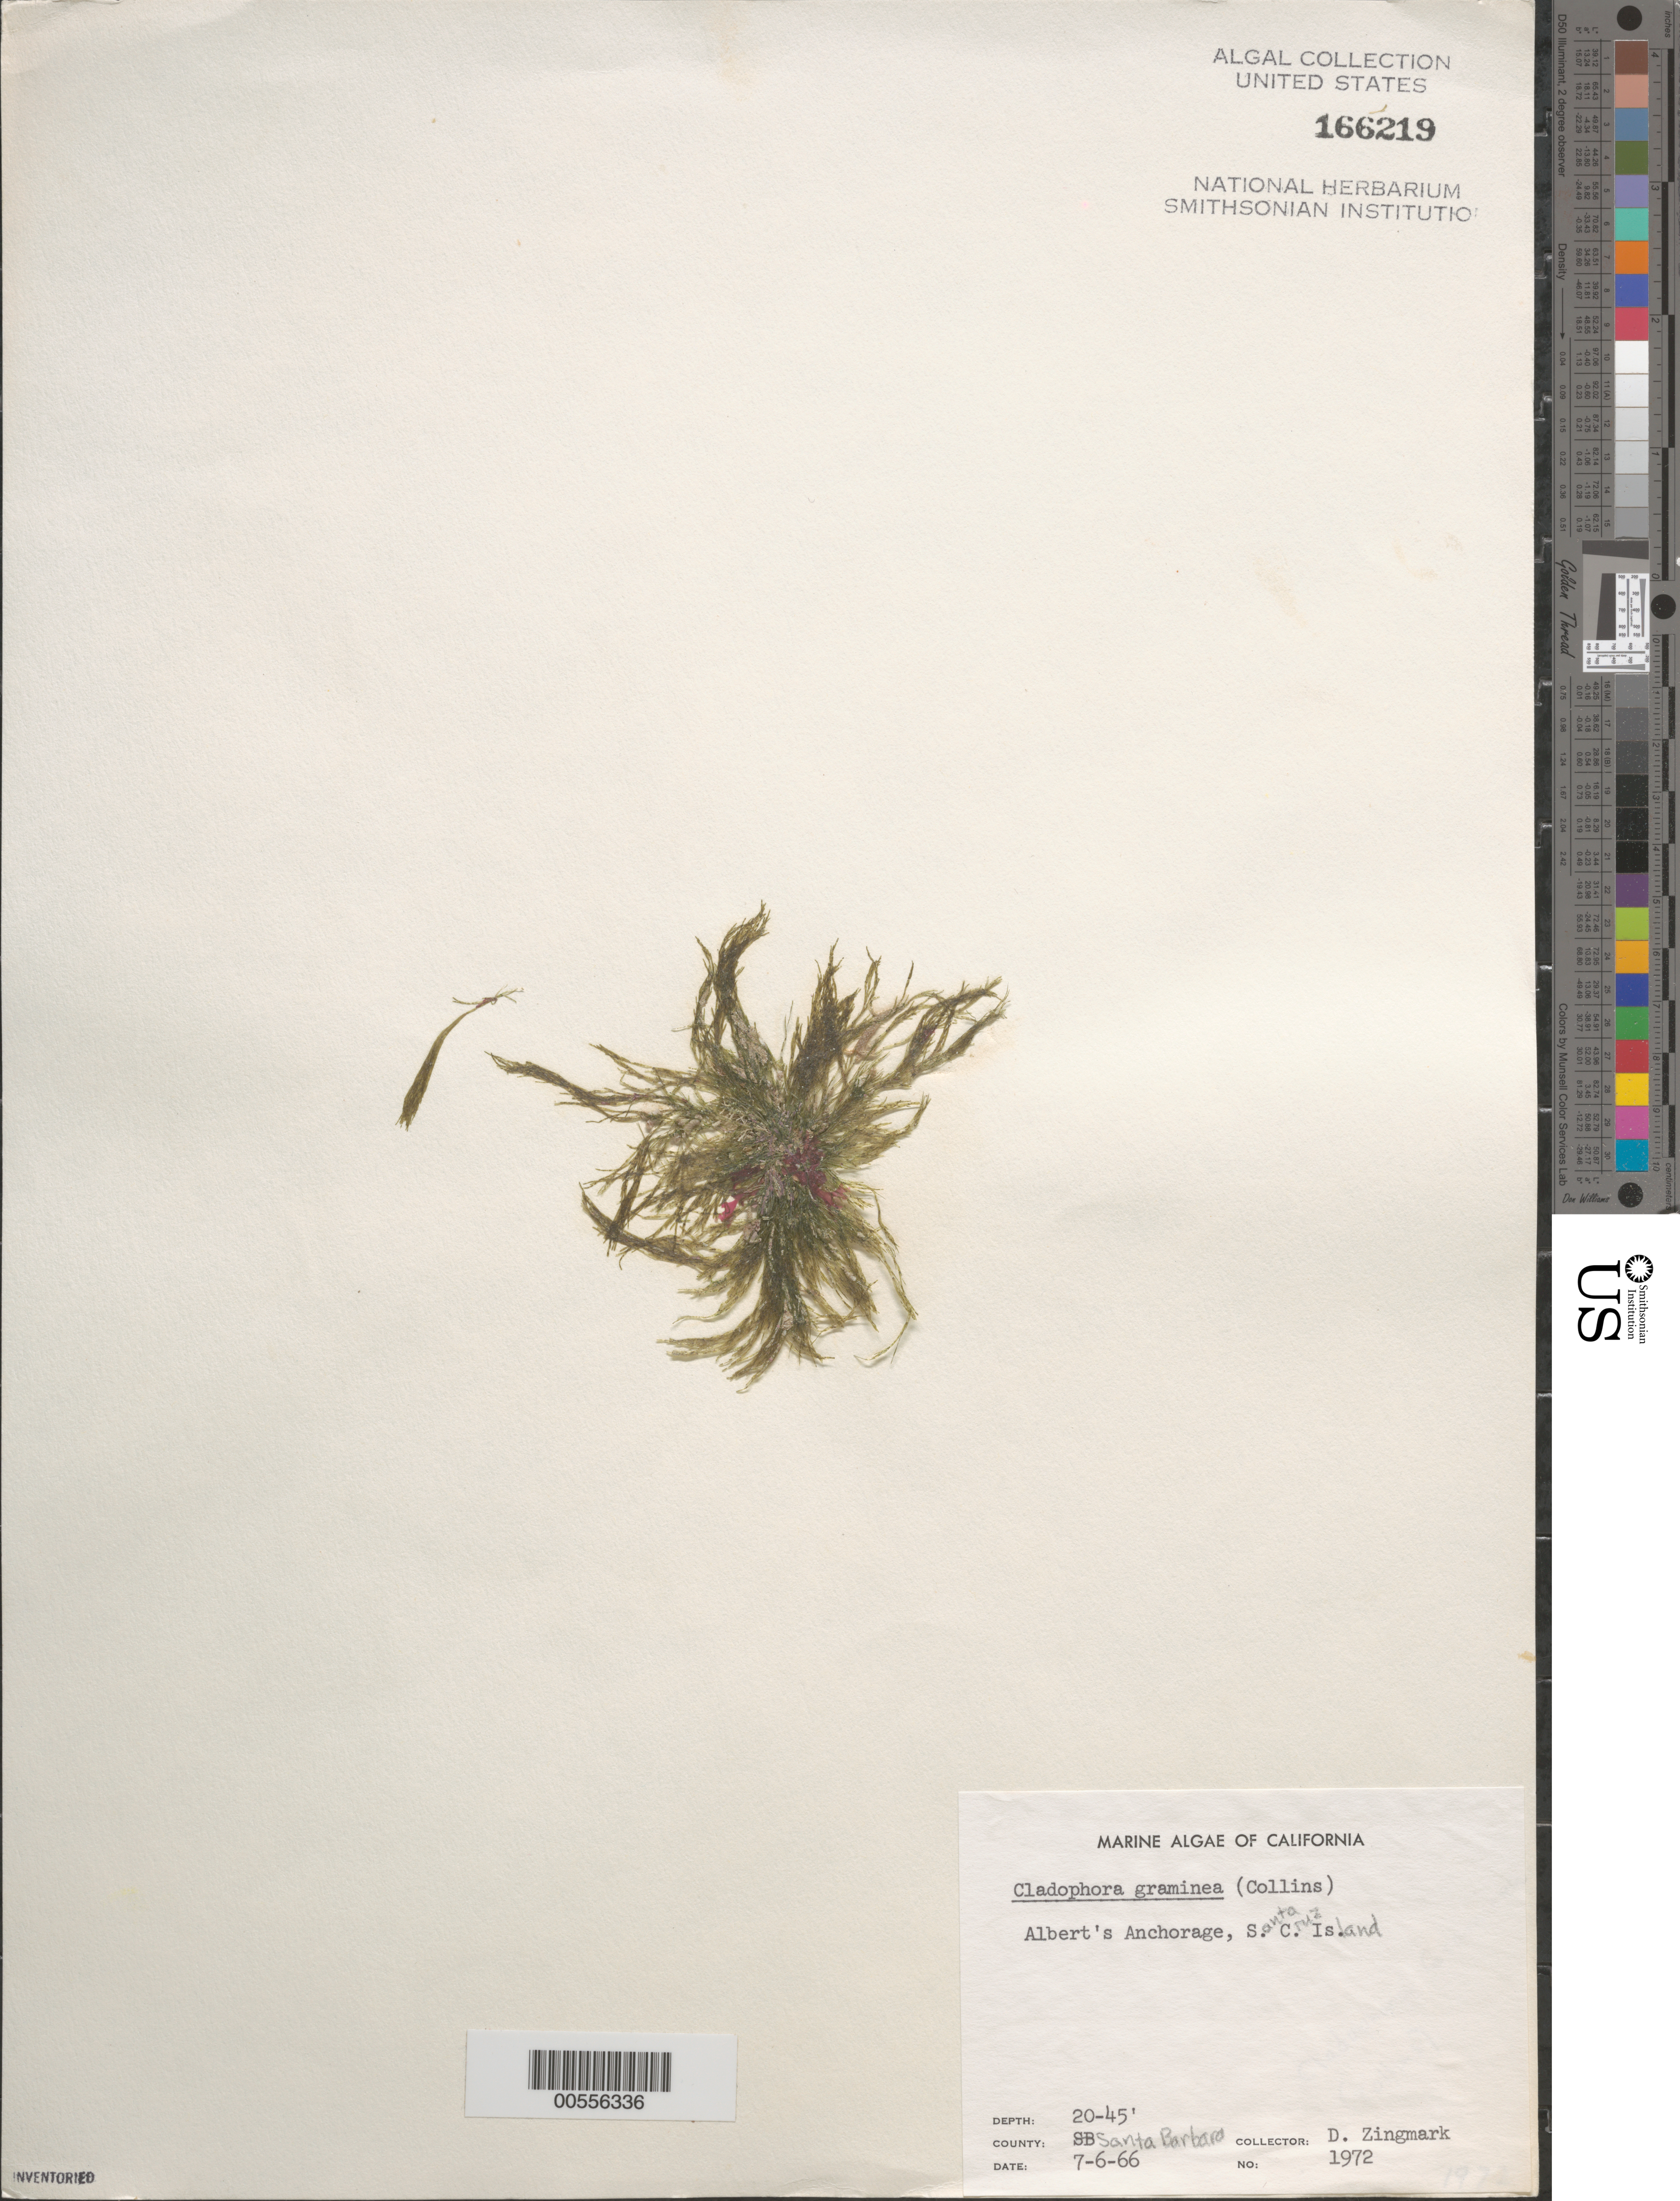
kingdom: Plantae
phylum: Chlorophyta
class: Ulvophyceae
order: Cladophorales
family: Cladophoraceae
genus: Cladophora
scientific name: Cladophora graminea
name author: Collins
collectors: R. Zingmark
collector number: Neushul 1972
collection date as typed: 06 Jul 1966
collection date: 1966-07-06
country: United States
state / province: California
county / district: Santa Barbara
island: Santa Cruz Island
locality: Albert's Anchorage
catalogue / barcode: US 166219